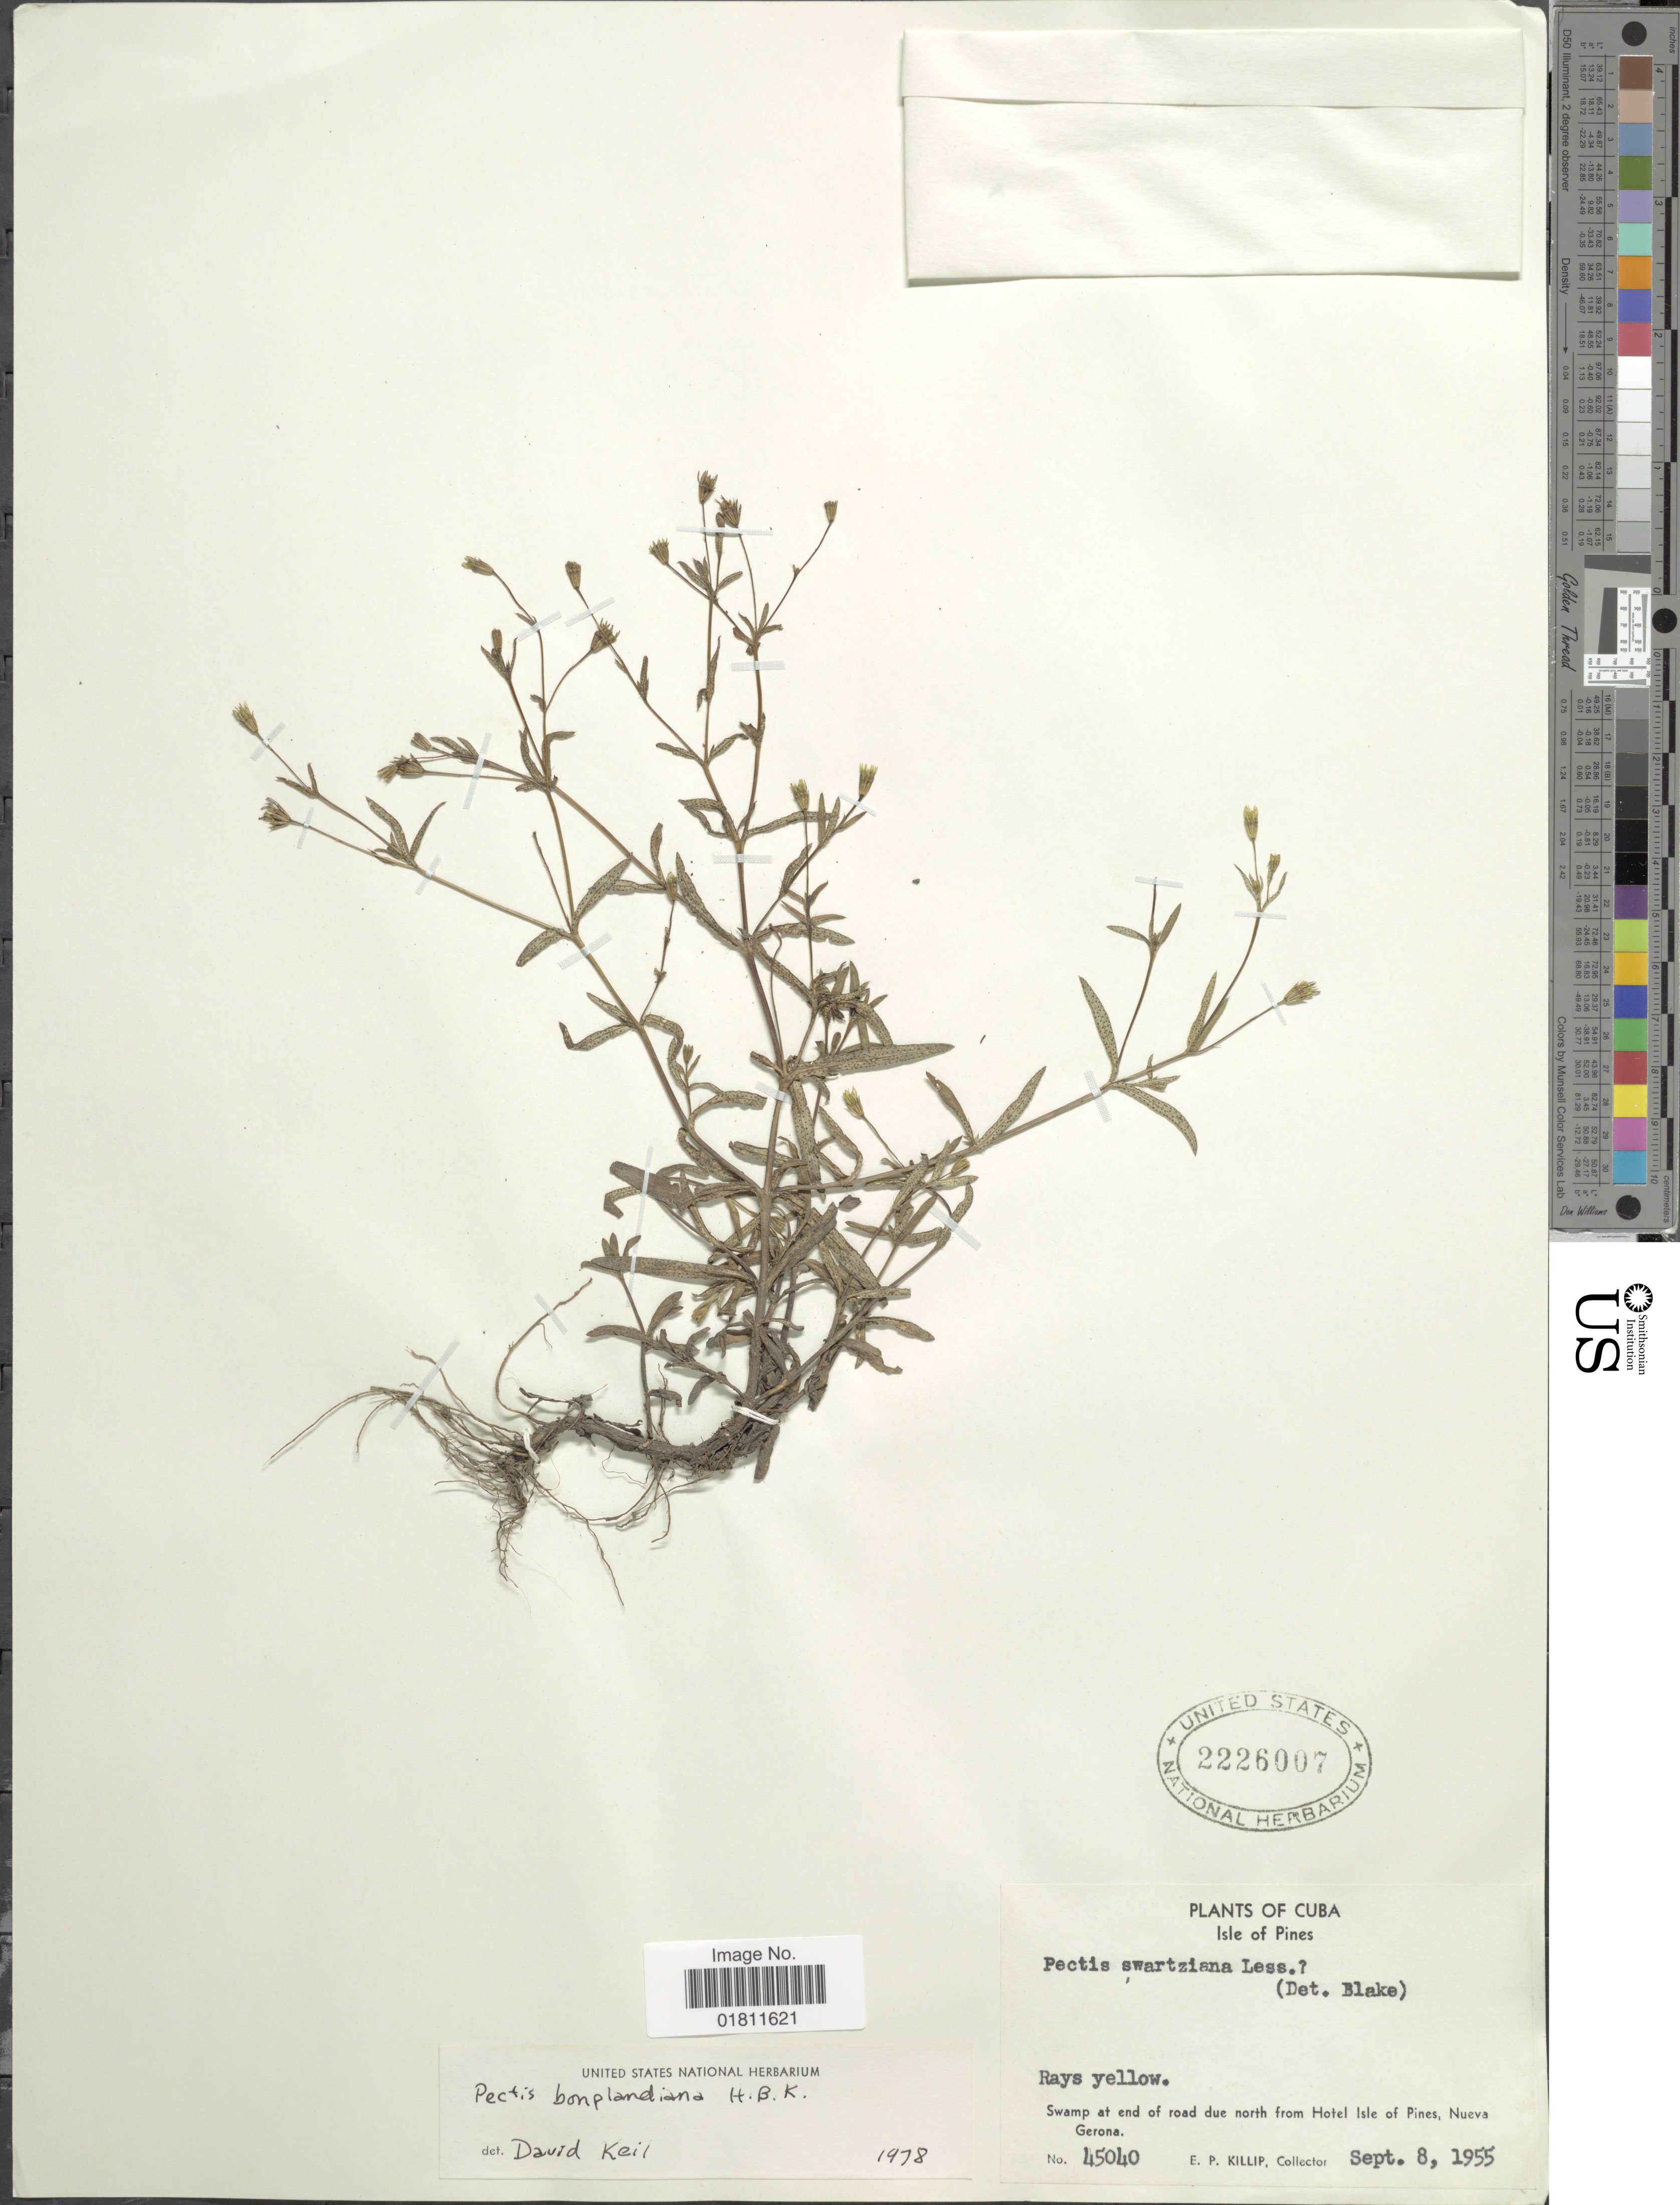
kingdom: Plantae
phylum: Tracheophyta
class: Magnoliopsida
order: Asterales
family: Asteraceae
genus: Pectis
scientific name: Pectis bonplandiana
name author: Kunth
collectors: E. P. Killip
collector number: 45040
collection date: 1955-09-08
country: Cuba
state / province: Isla de la Juventud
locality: Cuba, Isle of Pines. Swamp at end of road due north from Hotel Isle of Pines, Nueva Gerona.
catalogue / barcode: US 2226007